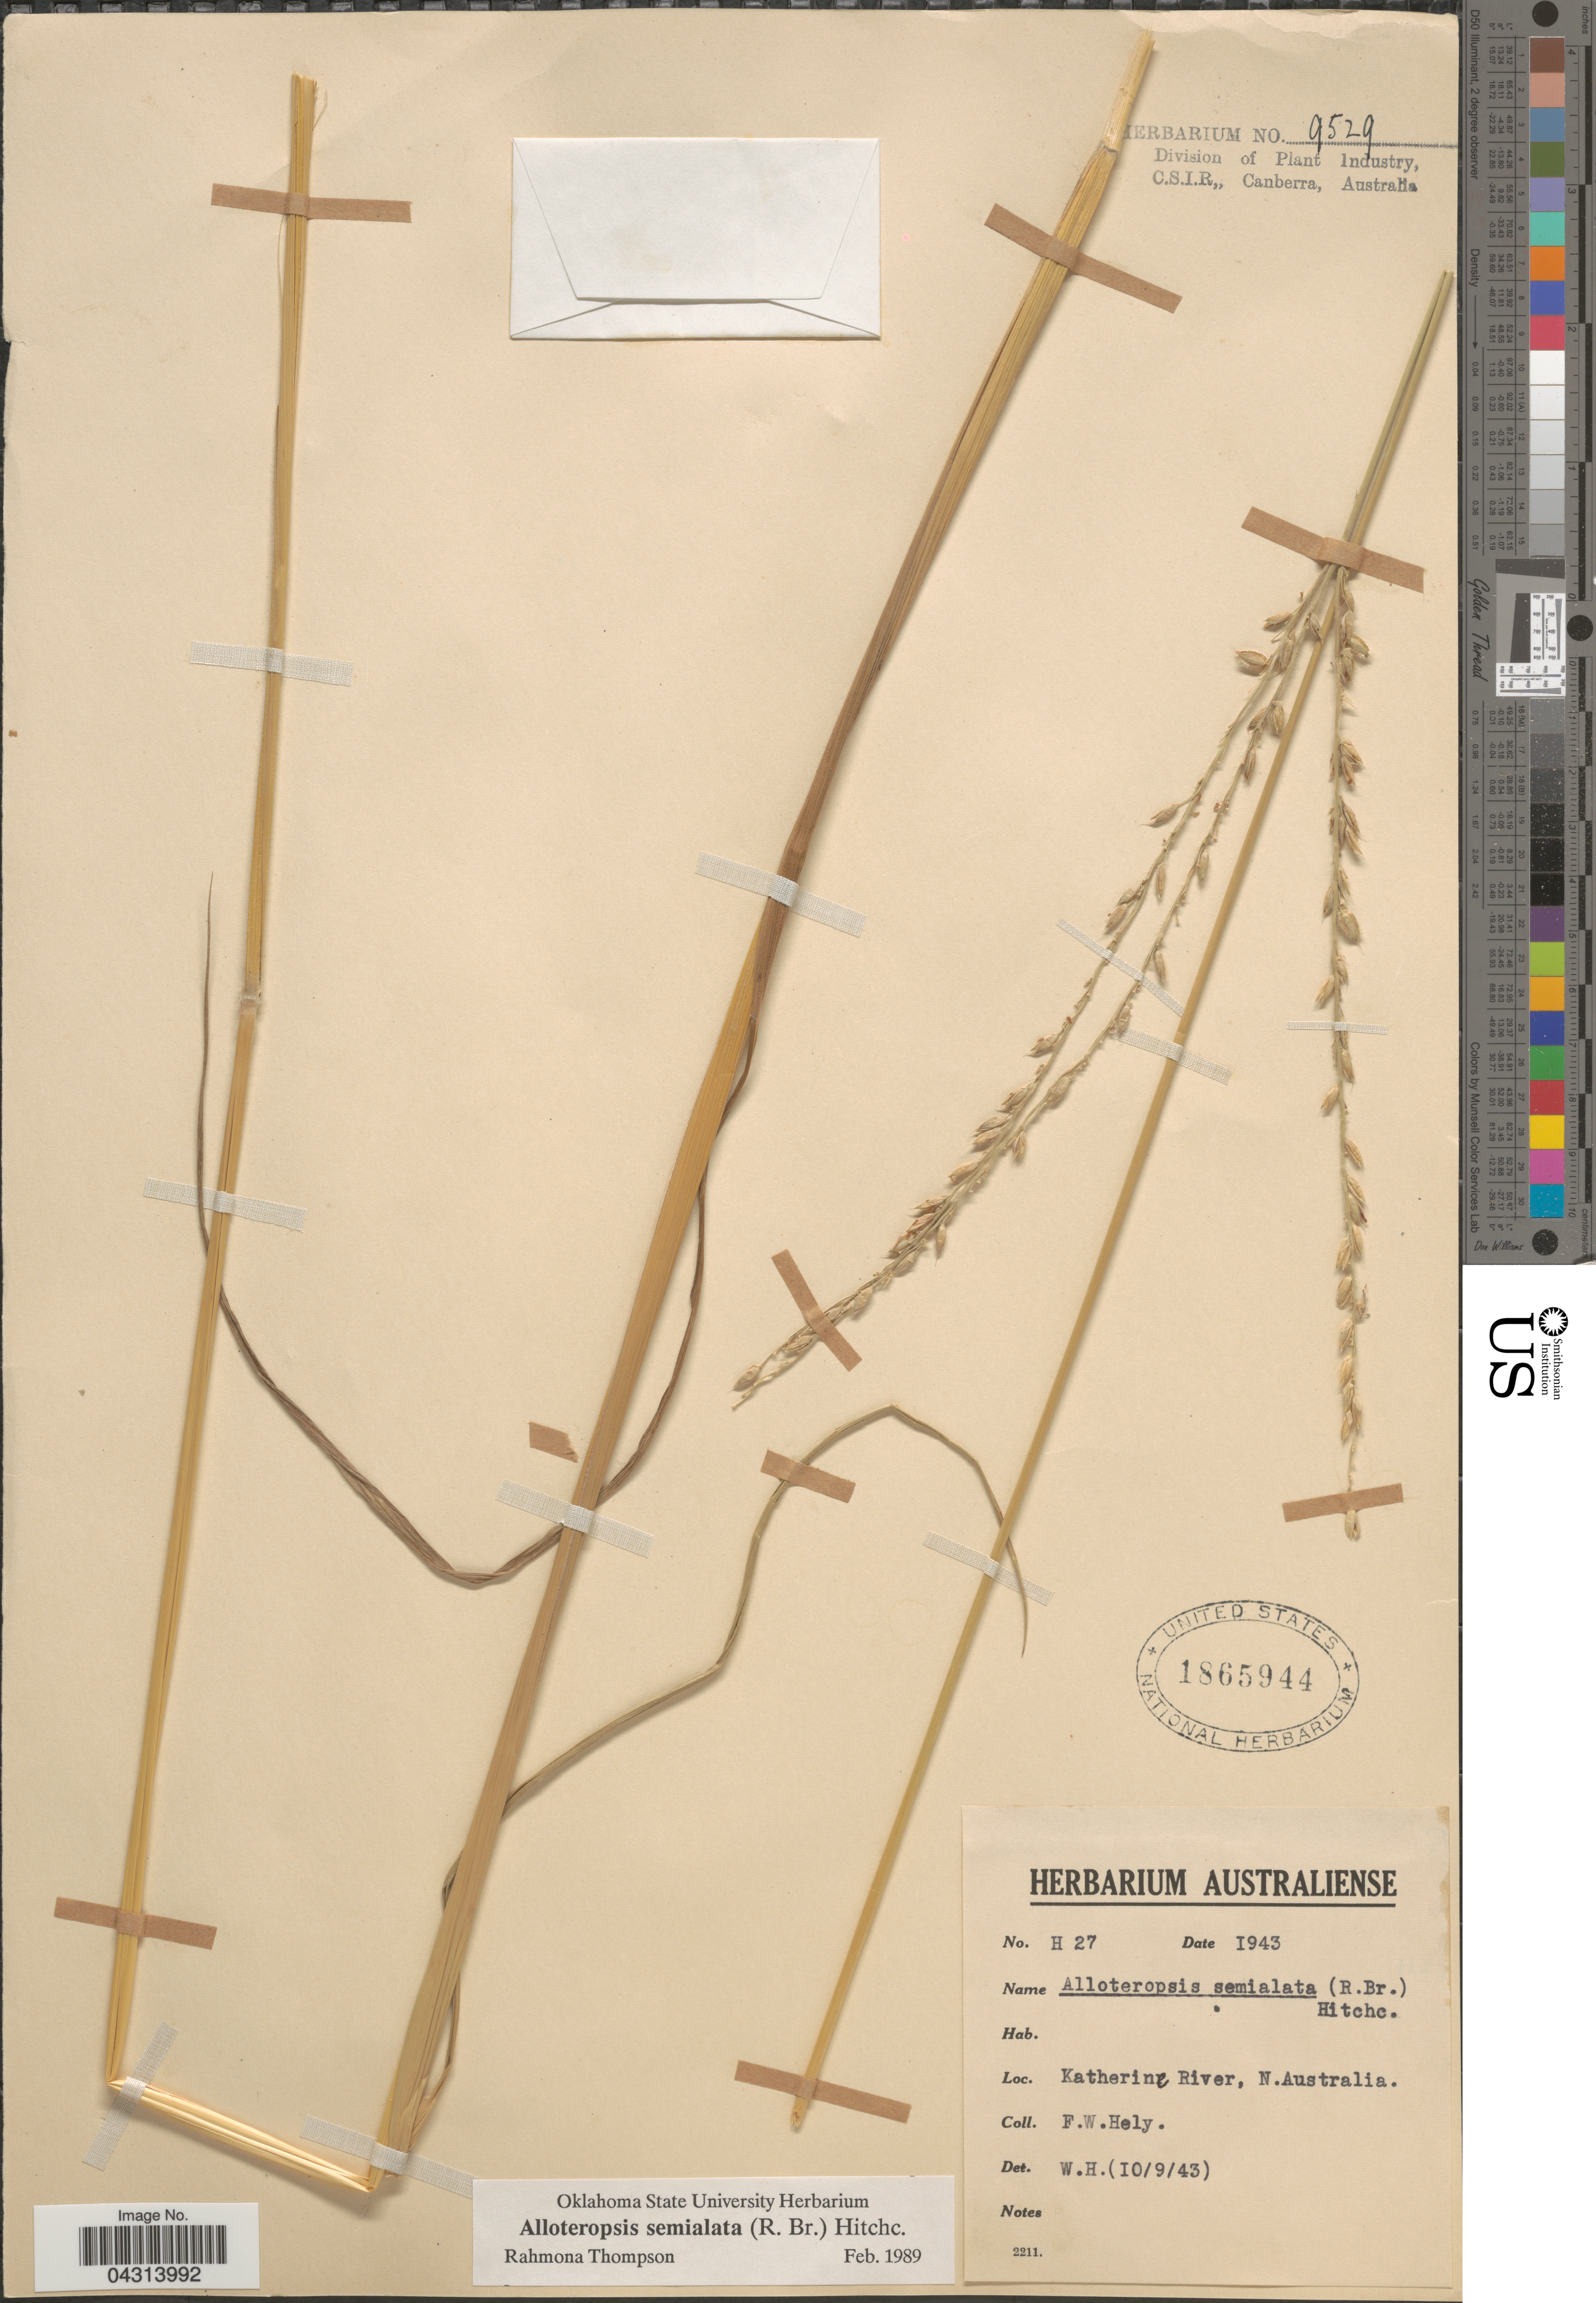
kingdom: Plantae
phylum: Tracheophyta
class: Liliopsida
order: Poales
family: Poaceae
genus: Alloteropsis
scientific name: Alloteropsis semialata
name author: (R. Br.) Hitchc.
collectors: F. Hely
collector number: H27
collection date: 1943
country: Australia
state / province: Northern Territory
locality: Katherine River, N. Australia.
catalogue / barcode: US 1865944